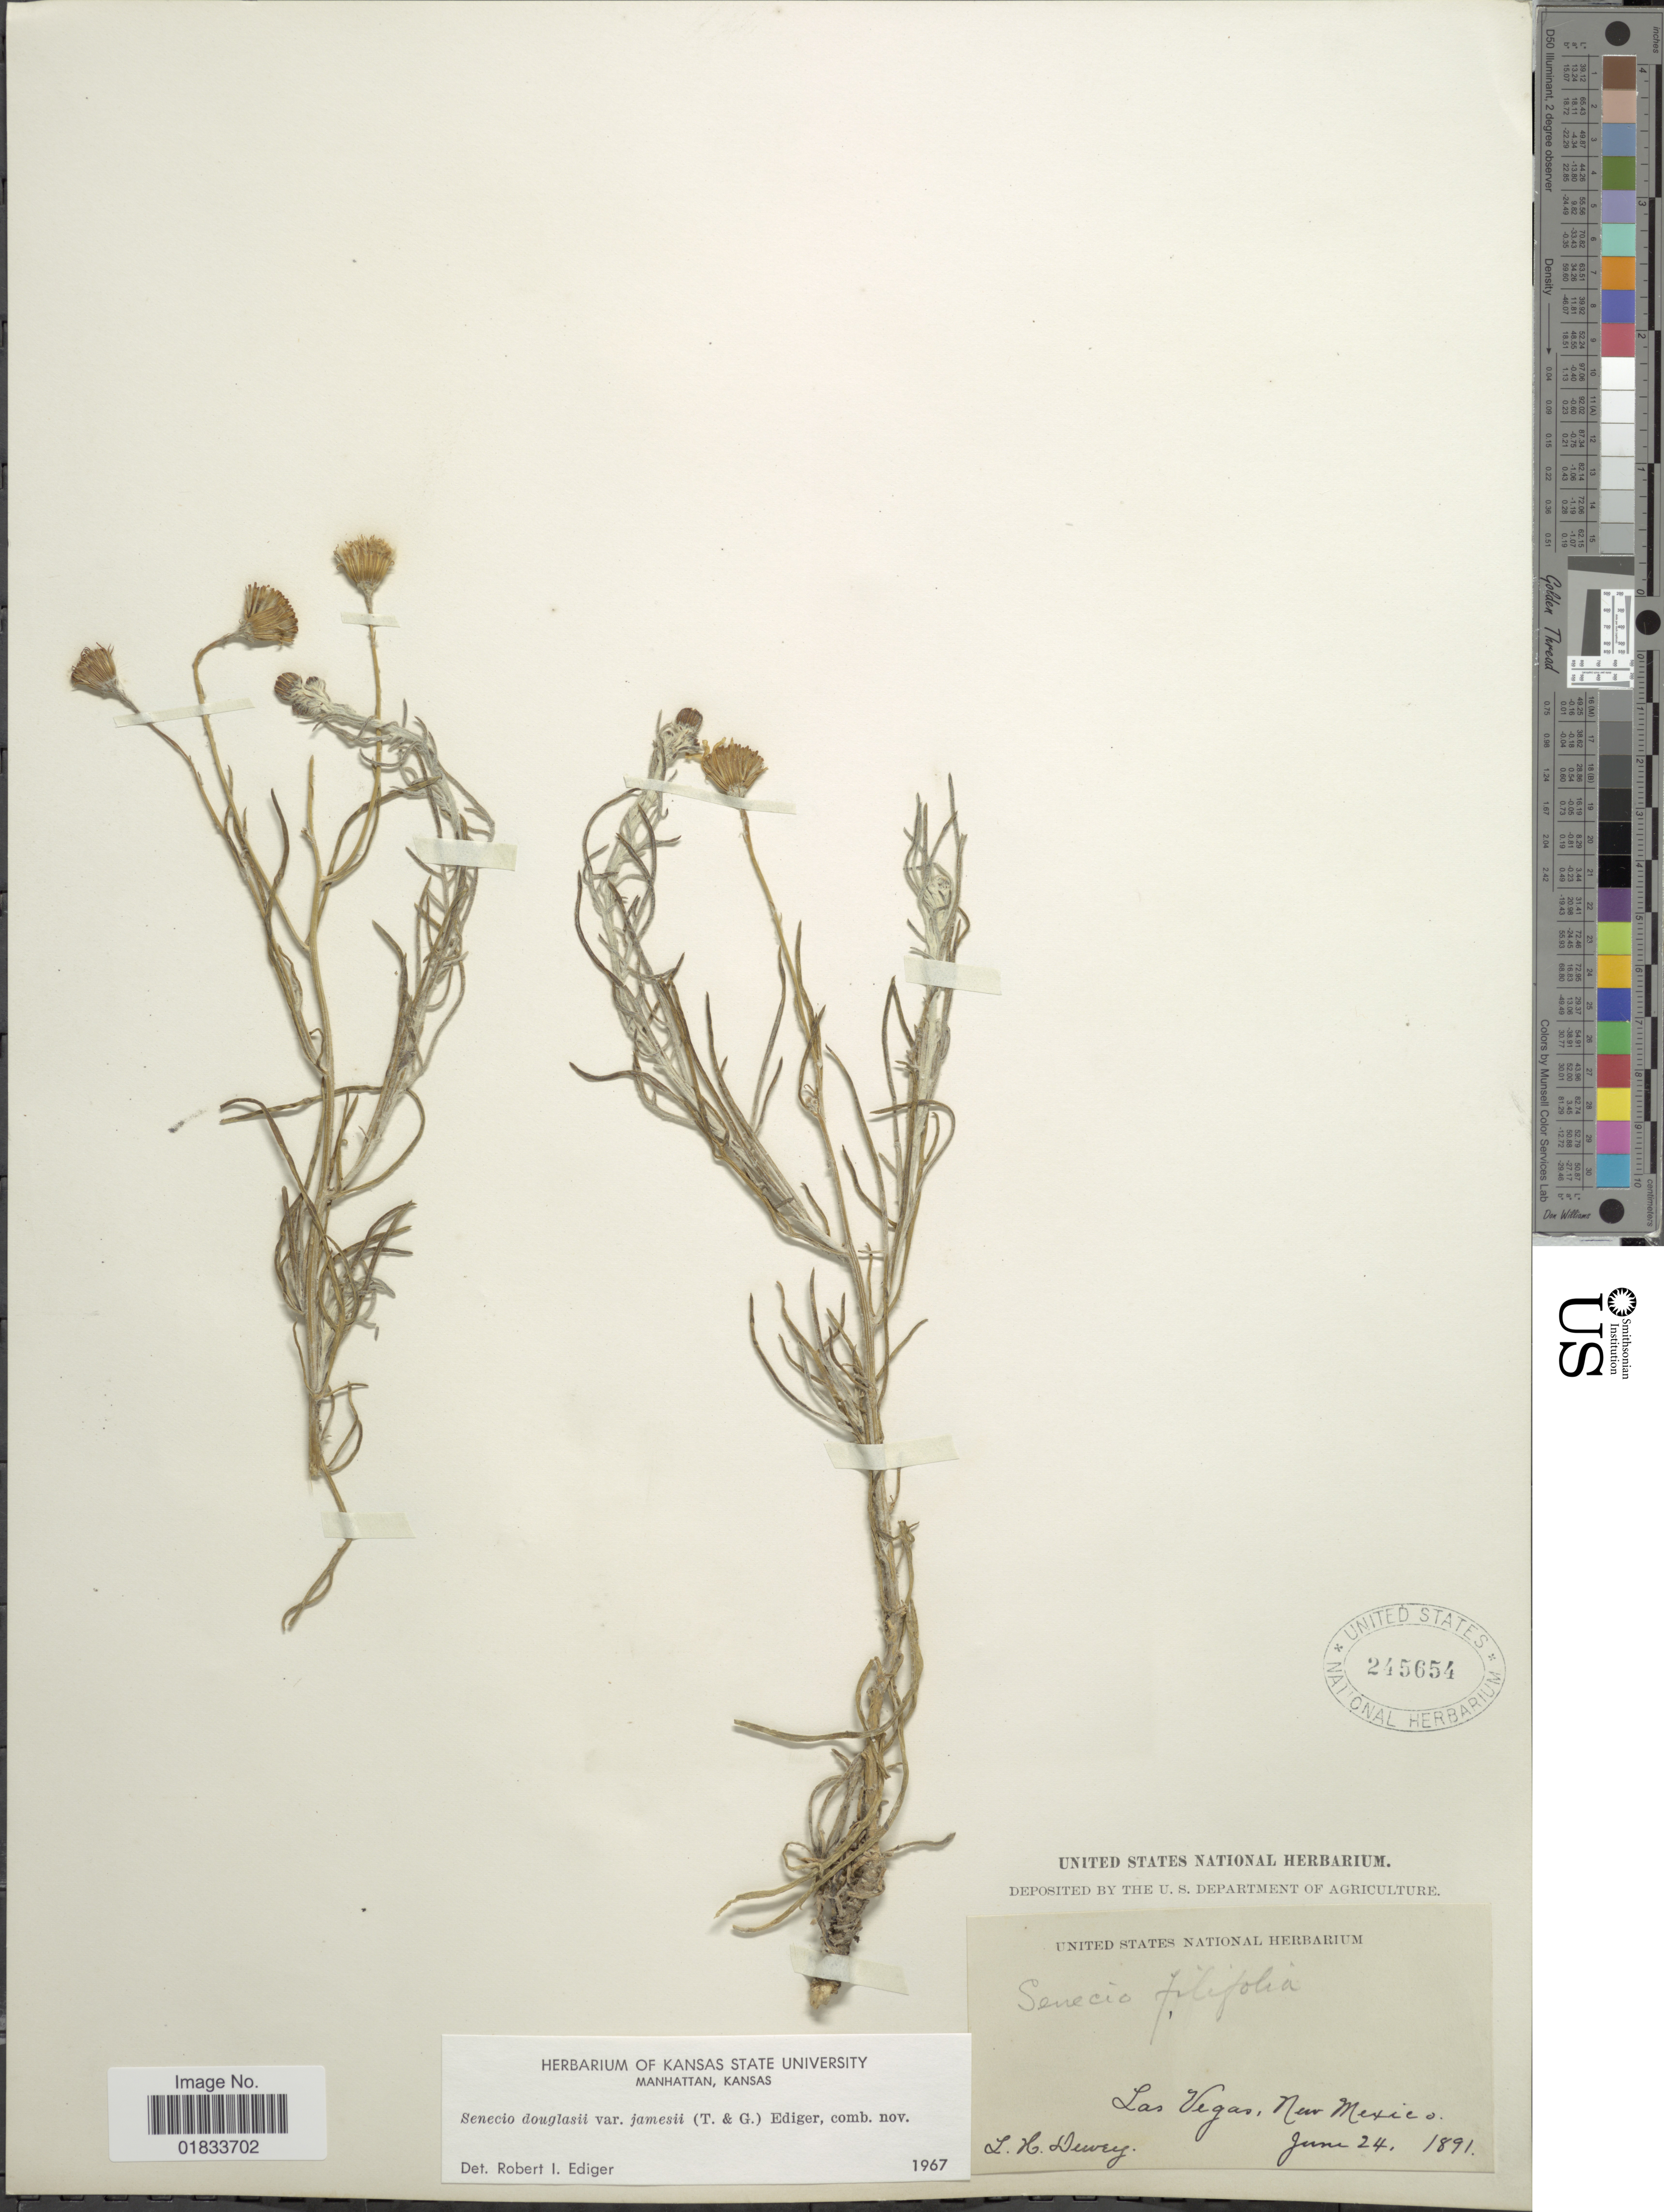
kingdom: Plantae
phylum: Tracheophyta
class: Magnoliopsida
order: Asterales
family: Asteraceae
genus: Senecio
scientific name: Senecio flaccidus var. flaccidus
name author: Less.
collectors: L. H. Dewey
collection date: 1891-06-24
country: United States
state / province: New Mexico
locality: Las Vegas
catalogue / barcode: US 245654